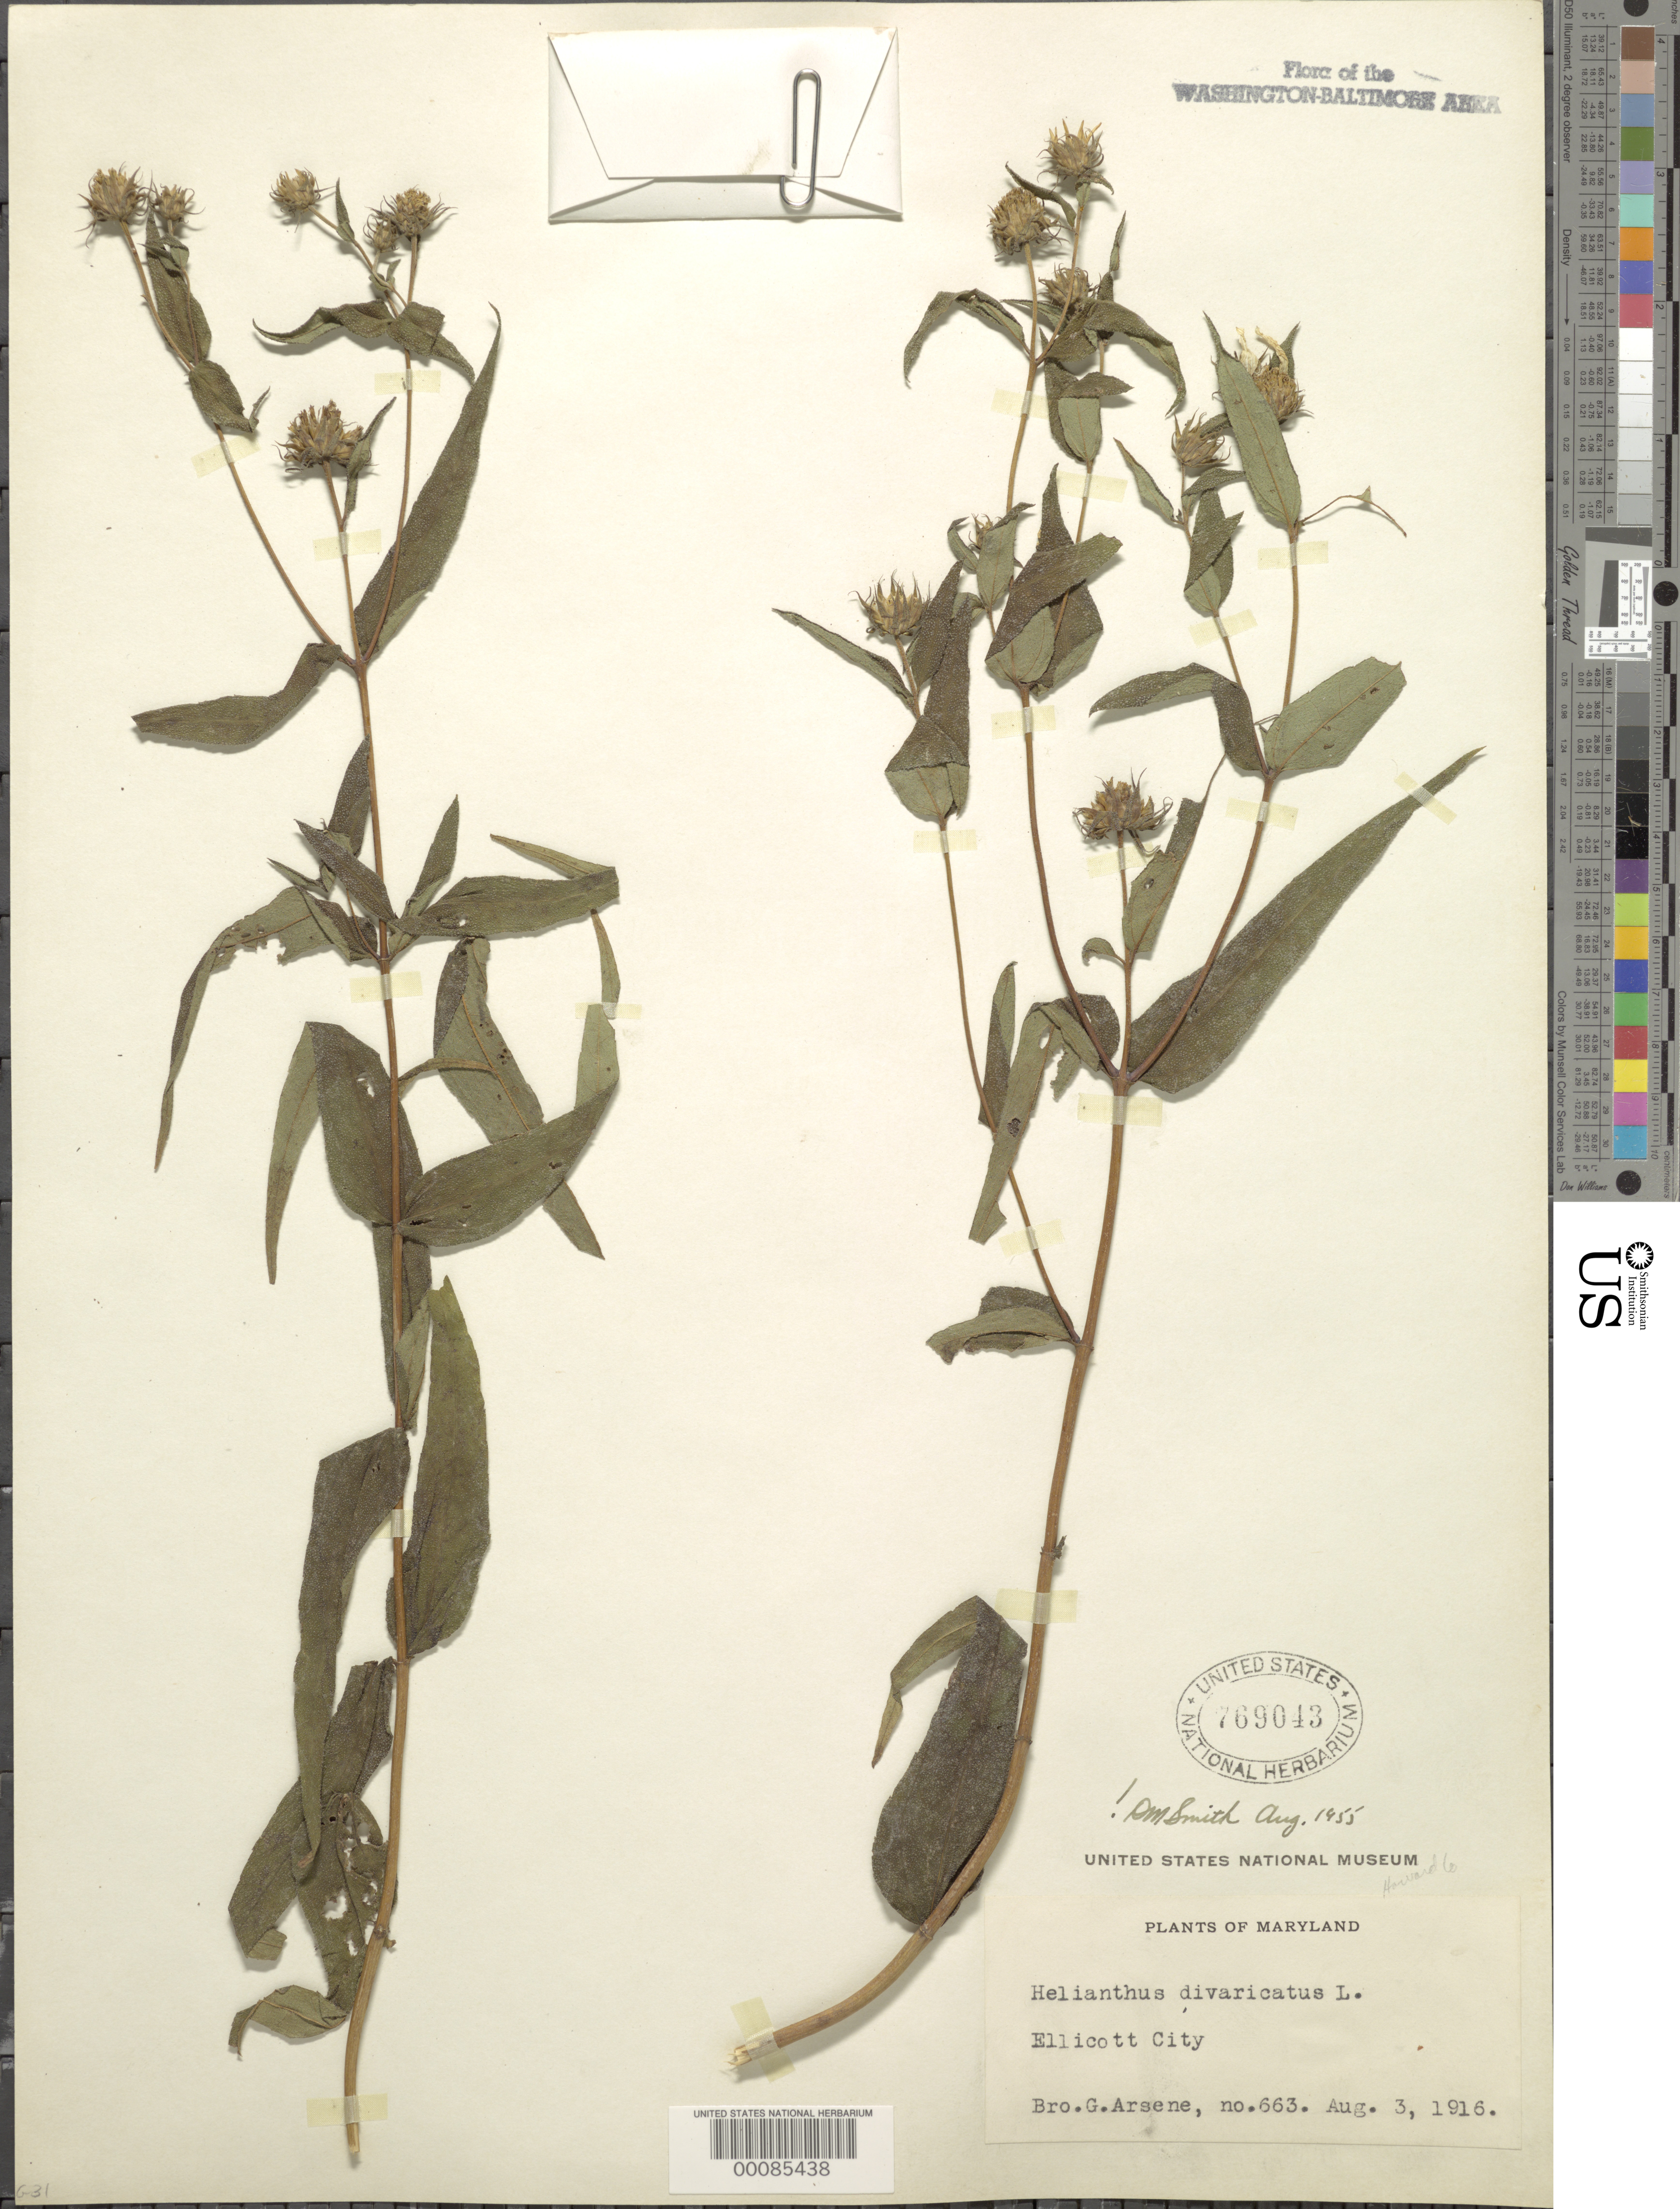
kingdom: Plantae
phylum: Tracheophyta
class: Magnoliopsida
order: Asterales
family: Asteraceae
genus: Helianthus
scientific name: Helianthus divaricatus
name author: L.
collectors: Bro. G. Arsène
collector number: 663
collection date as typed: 03 Aug 1916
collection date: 1916-08-03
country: United States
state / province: Maryland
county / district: Howard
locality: Ellicott City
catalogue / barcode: US 769043